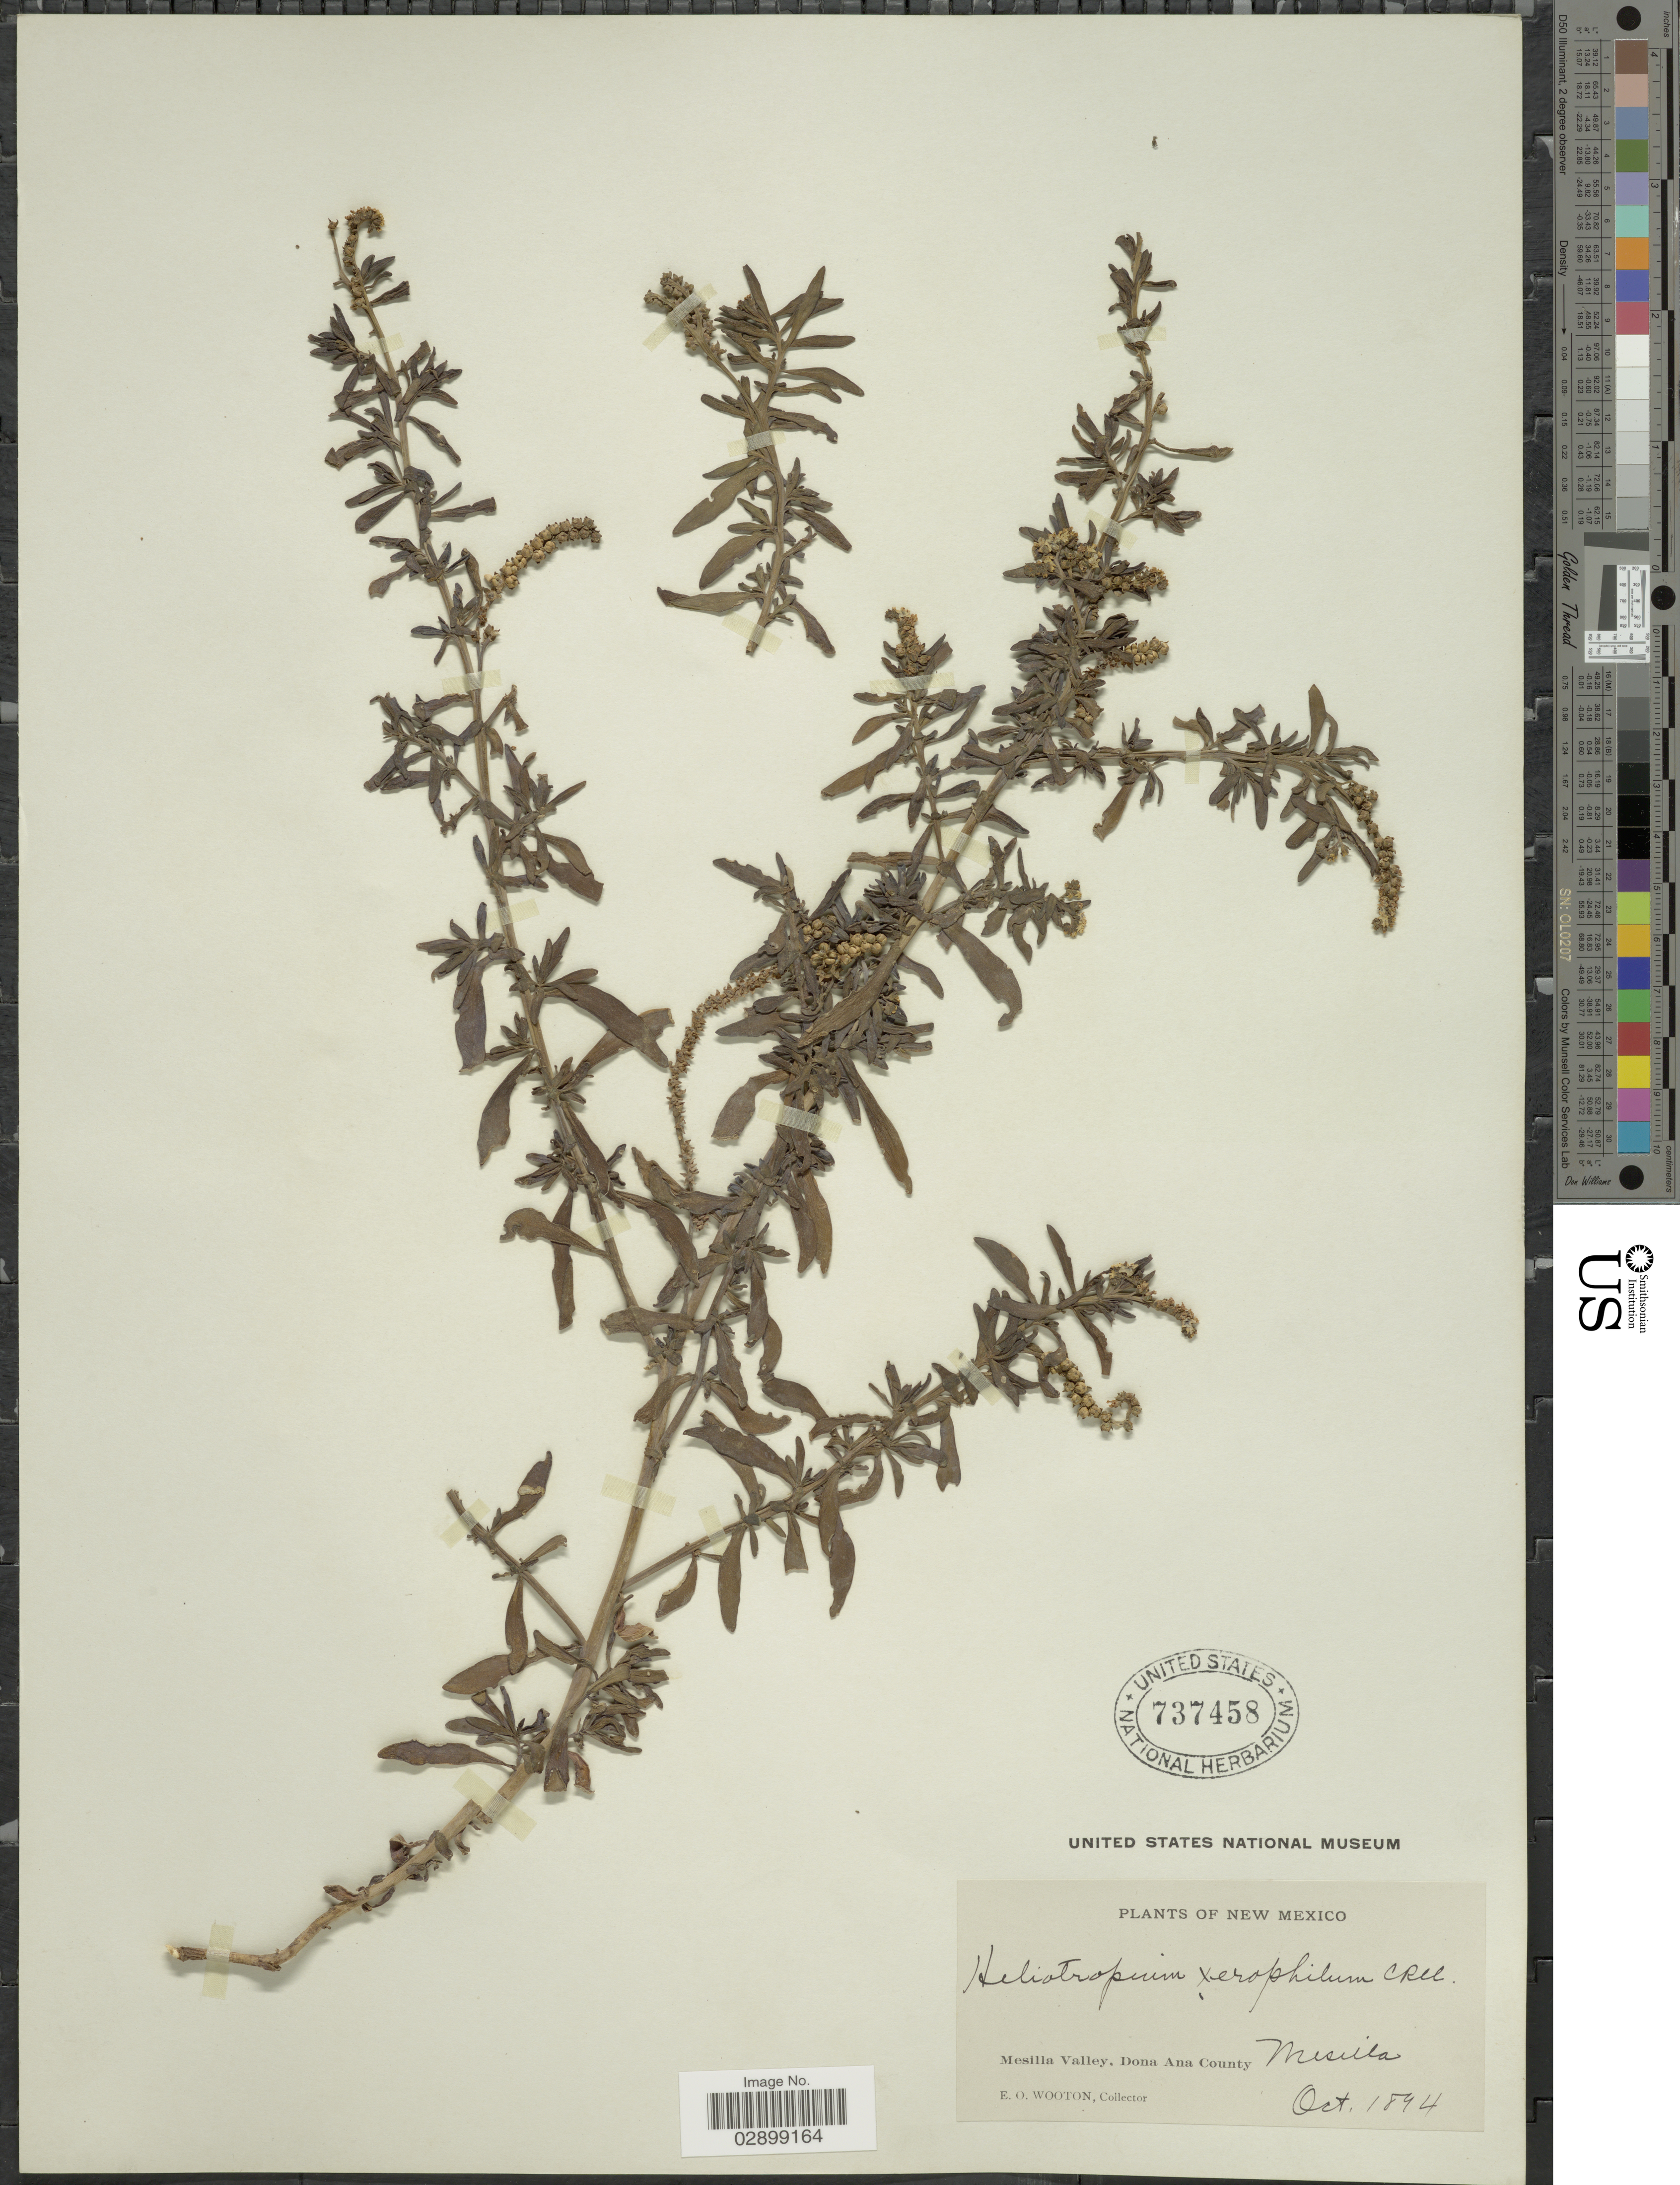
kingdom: Plantae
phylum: Tracheophyta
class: Magnoliopsida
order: Boraginales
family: Heliotropiaceae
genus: Heliotropium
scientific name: Heliotropium curassavicum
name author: L.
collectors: E. O. Wooton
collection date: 1894-10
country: United States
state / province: New Mexico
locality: Mesilla Valley, Dona Ana County. Mesilla.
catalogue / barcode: US 737458